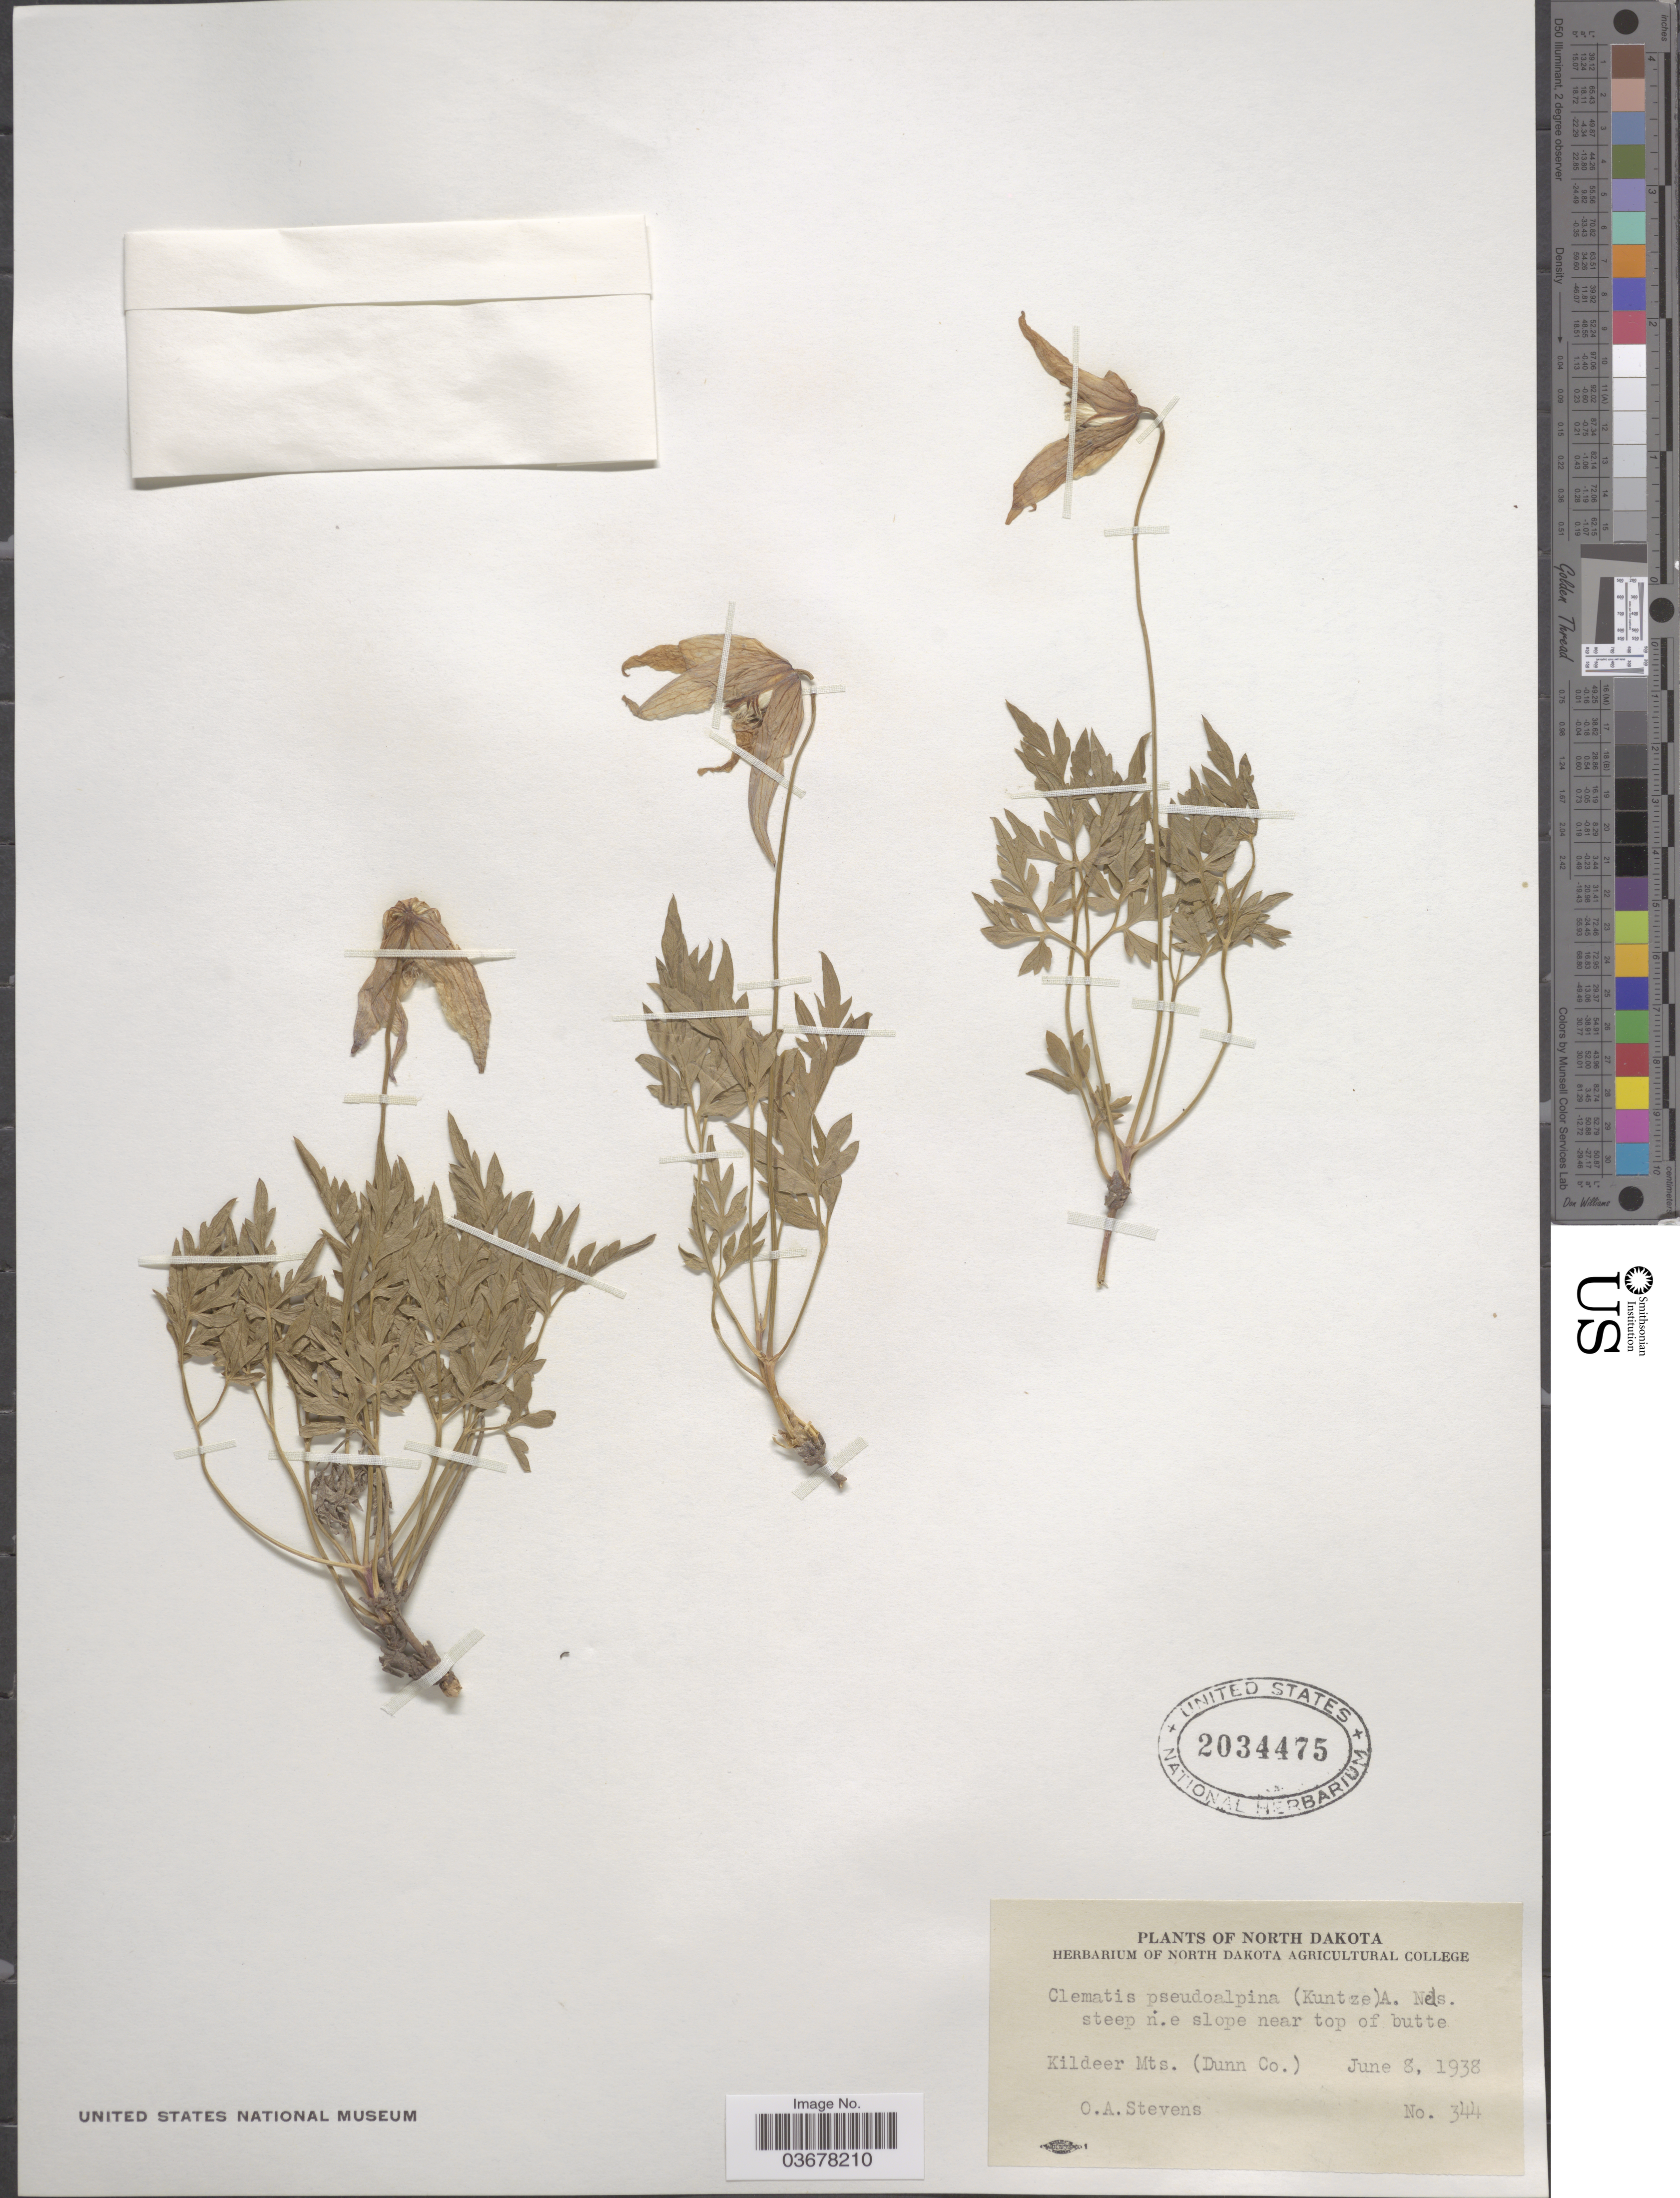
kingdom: Plantae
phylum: Tracheophyta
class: Magnoliopsida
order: Ranunculales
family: Ranunculaceae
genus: Clematis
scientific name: Clematis pseudoalpina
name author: (Kuntze) A. Nelson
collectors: O. A. Stevens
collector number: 344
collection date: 1938-06-08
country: United States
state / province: North Dakota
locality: Steep n.e. slope near top of butte. Kildeer Mts. (Dunn Co.).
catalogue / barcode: US 2034475